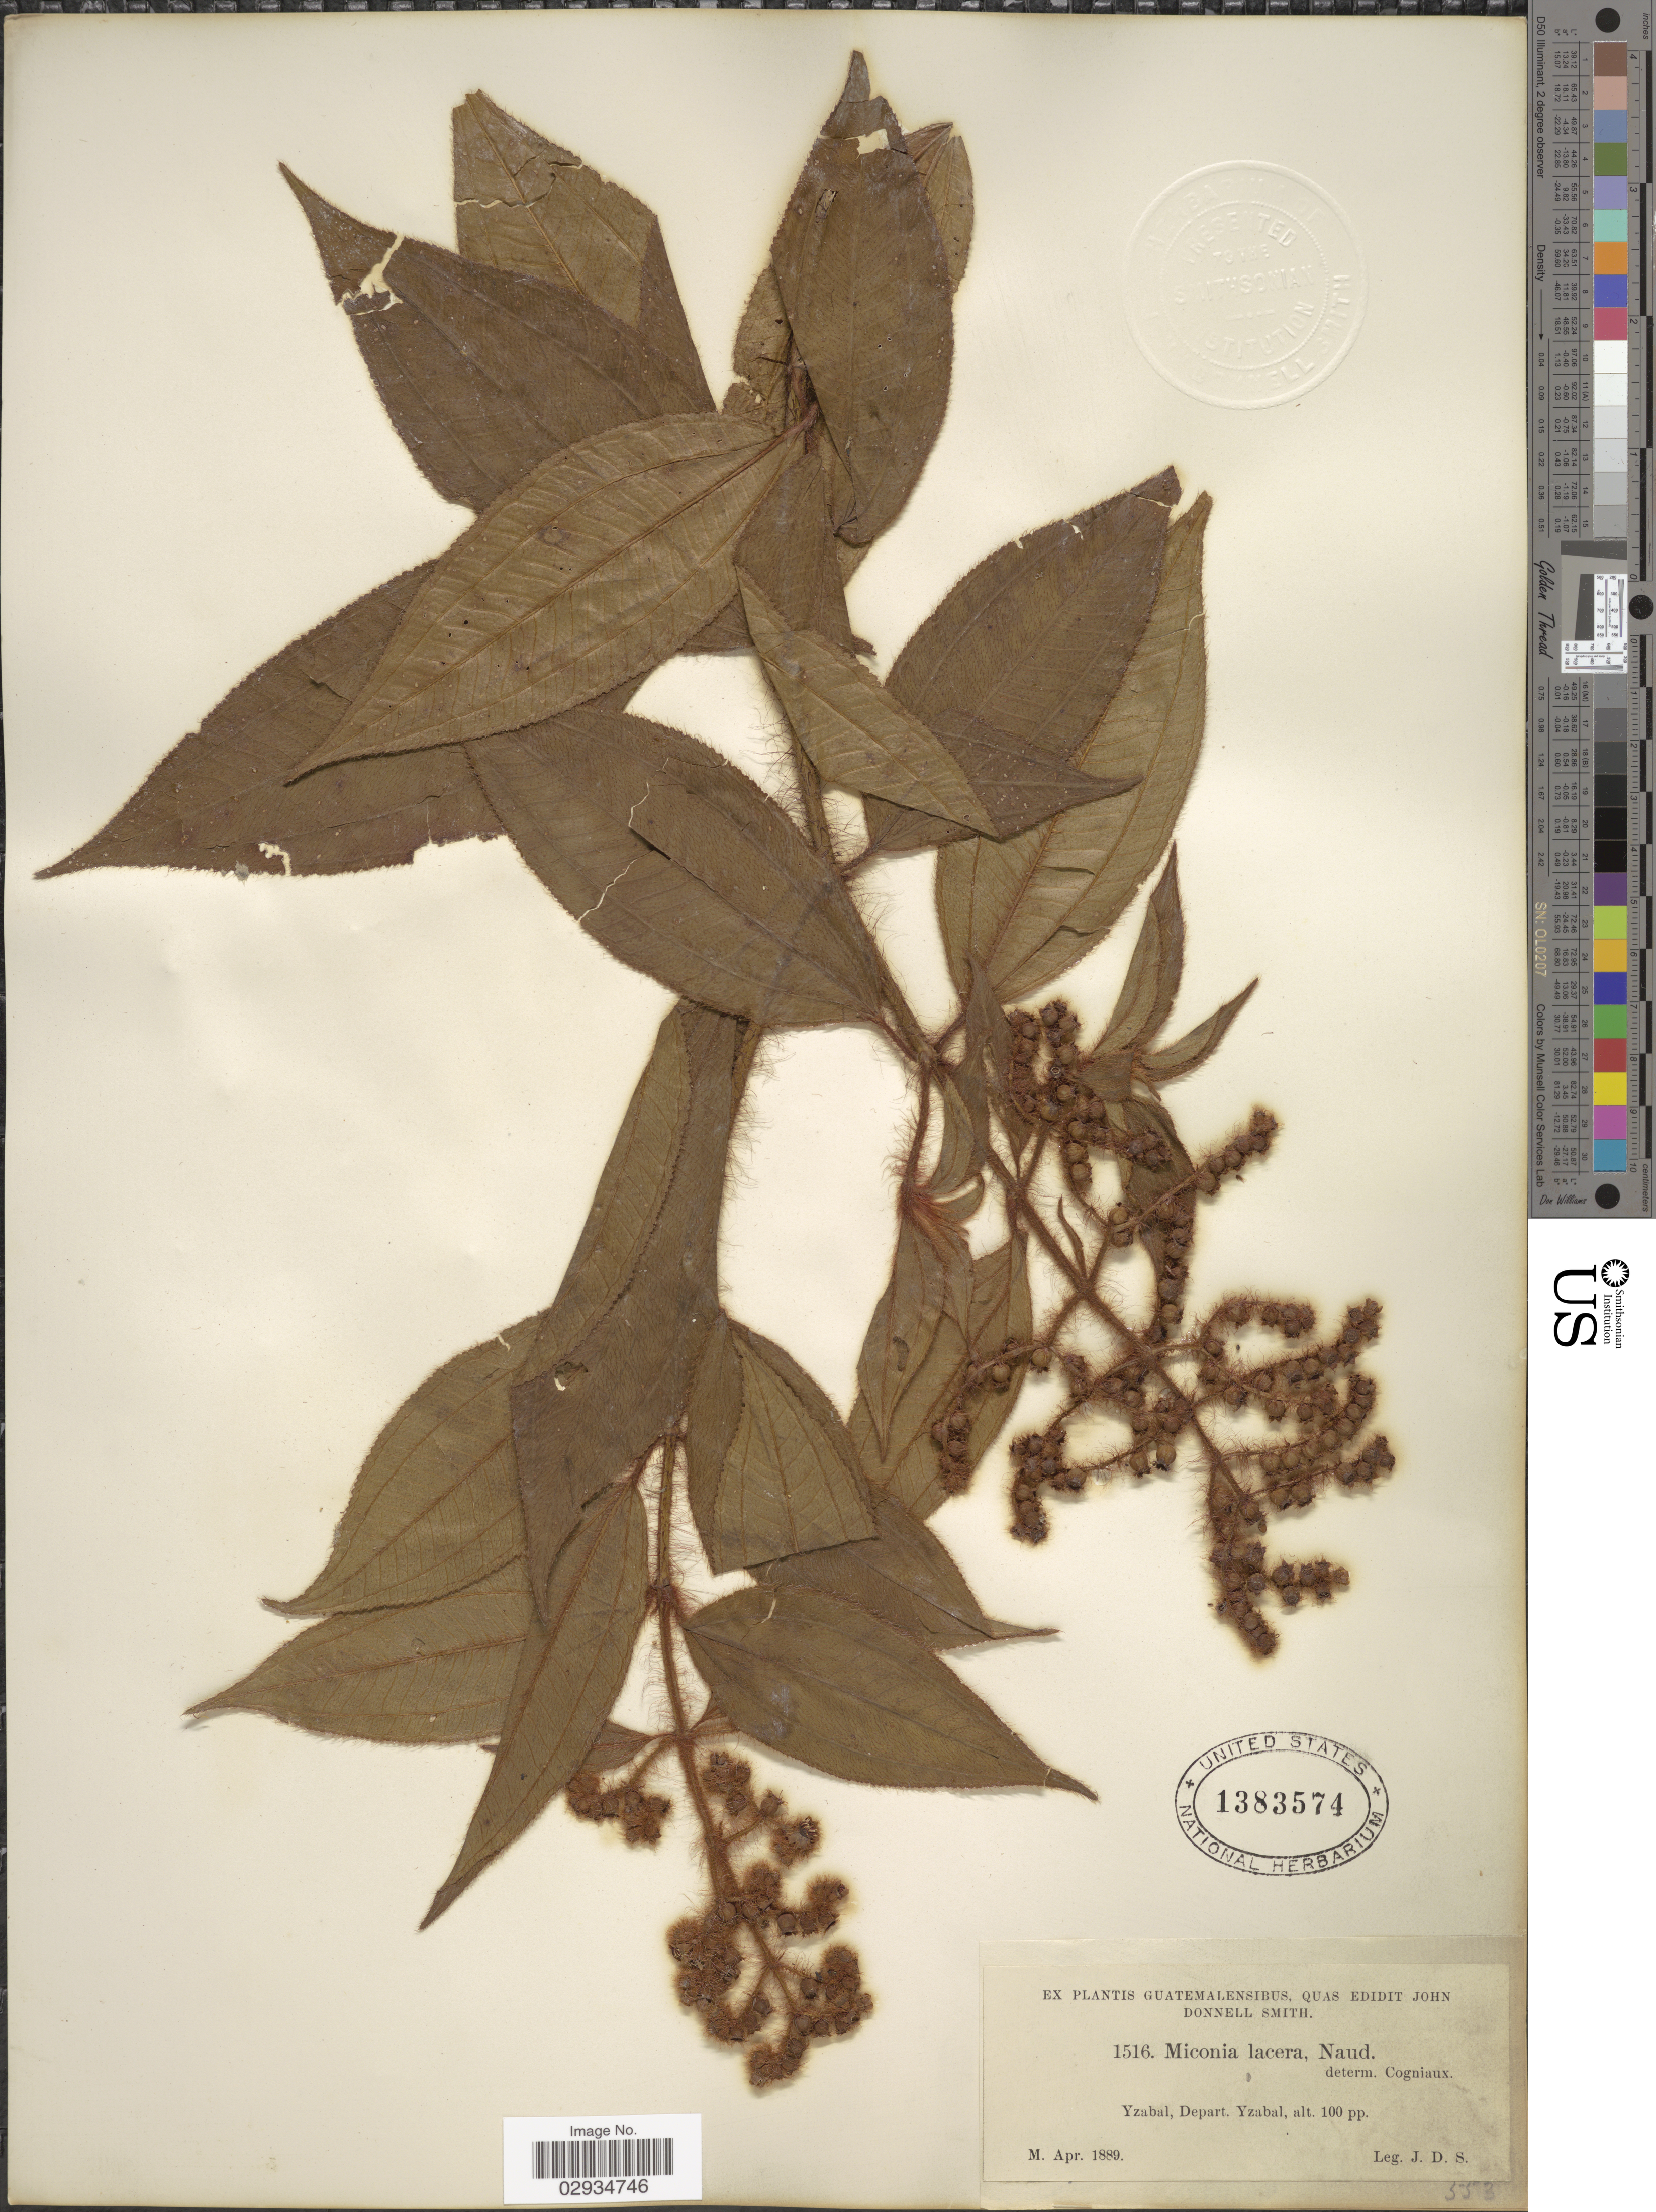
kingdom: Plantae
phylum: Tracheophyta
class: Magnoliopsida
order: Myrtales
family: Melastomataceae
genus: Miconia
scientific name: Miconia lacera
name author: (Bonpl.) Naudin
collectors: J. Donnell Smith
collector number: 1516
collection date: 1889-04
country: Guatemala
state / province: Izabal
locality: Yzabal, Depart. Yzabal.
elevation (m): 30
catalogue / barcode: US 1383574